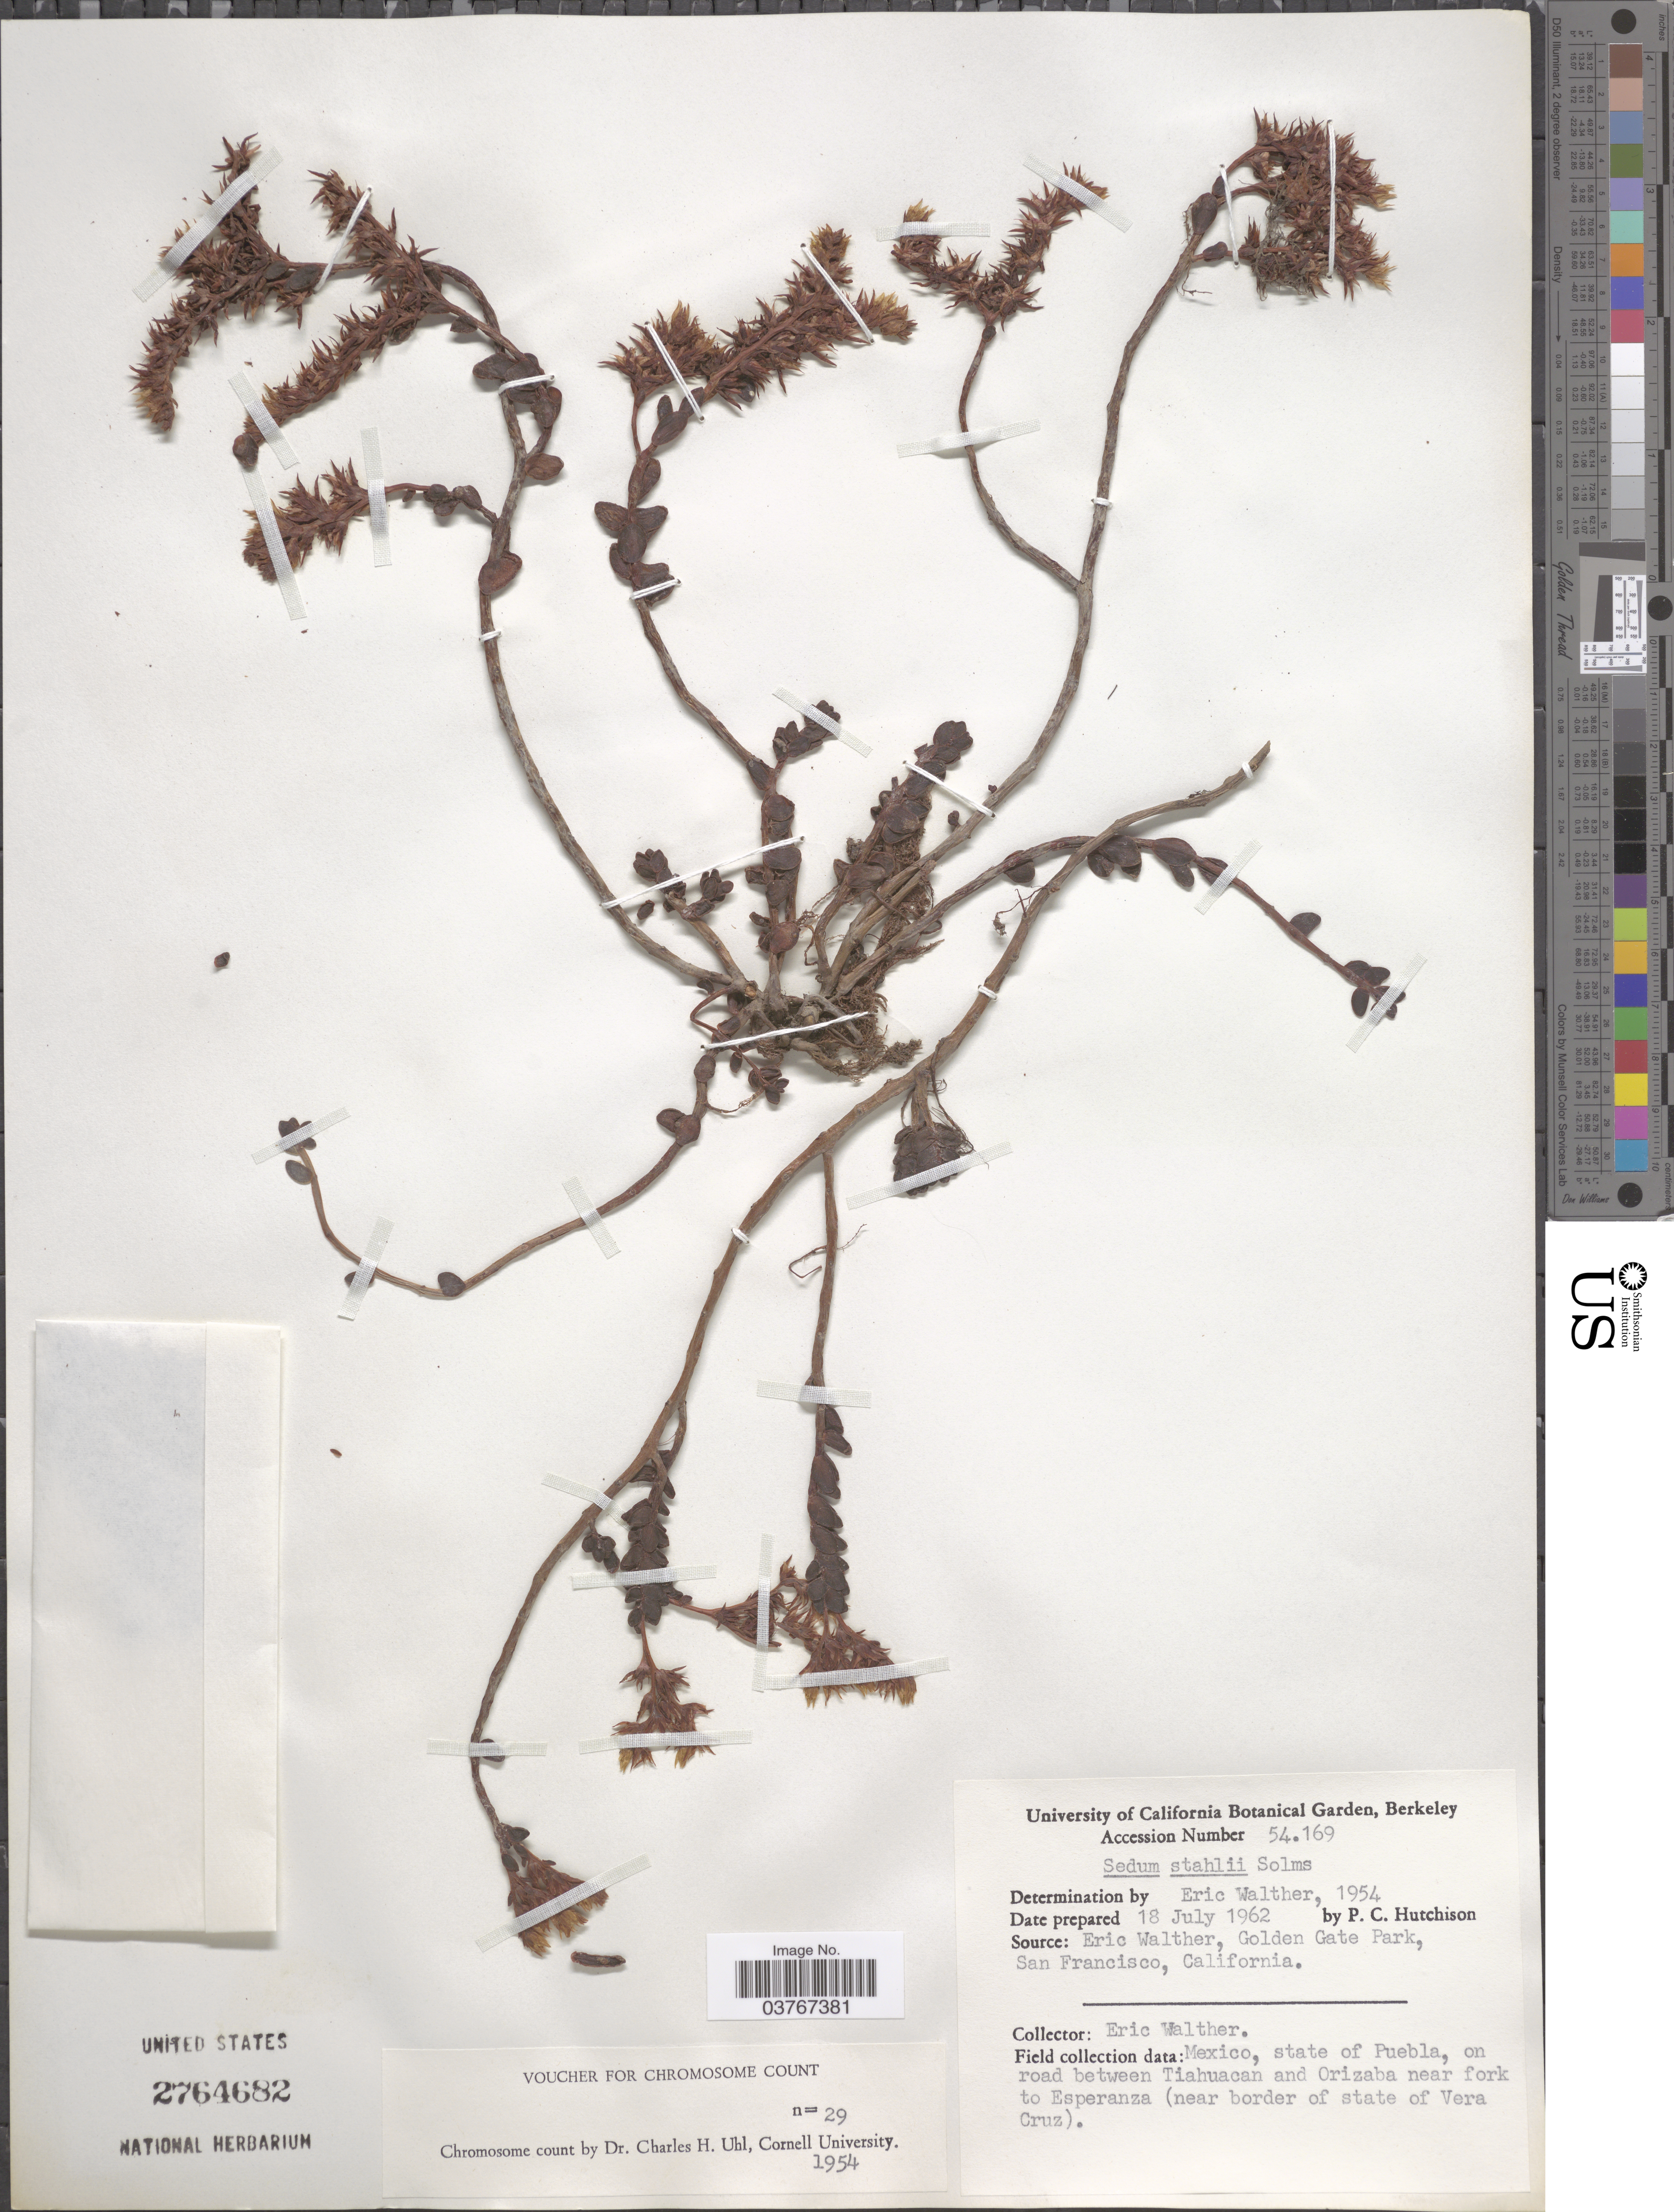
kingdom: Plantae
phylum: Tracheophyta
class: Magnoliopsida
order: Saxifragales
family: Crassulaceae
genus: Sedum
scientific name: Sedum stahlii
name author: Solms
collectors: P. C. Hutchison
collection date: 1962-07-18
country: United States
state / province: California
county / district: Alameda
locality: University of California Botanical Garden, Berkeley.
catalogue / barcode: US 2764682